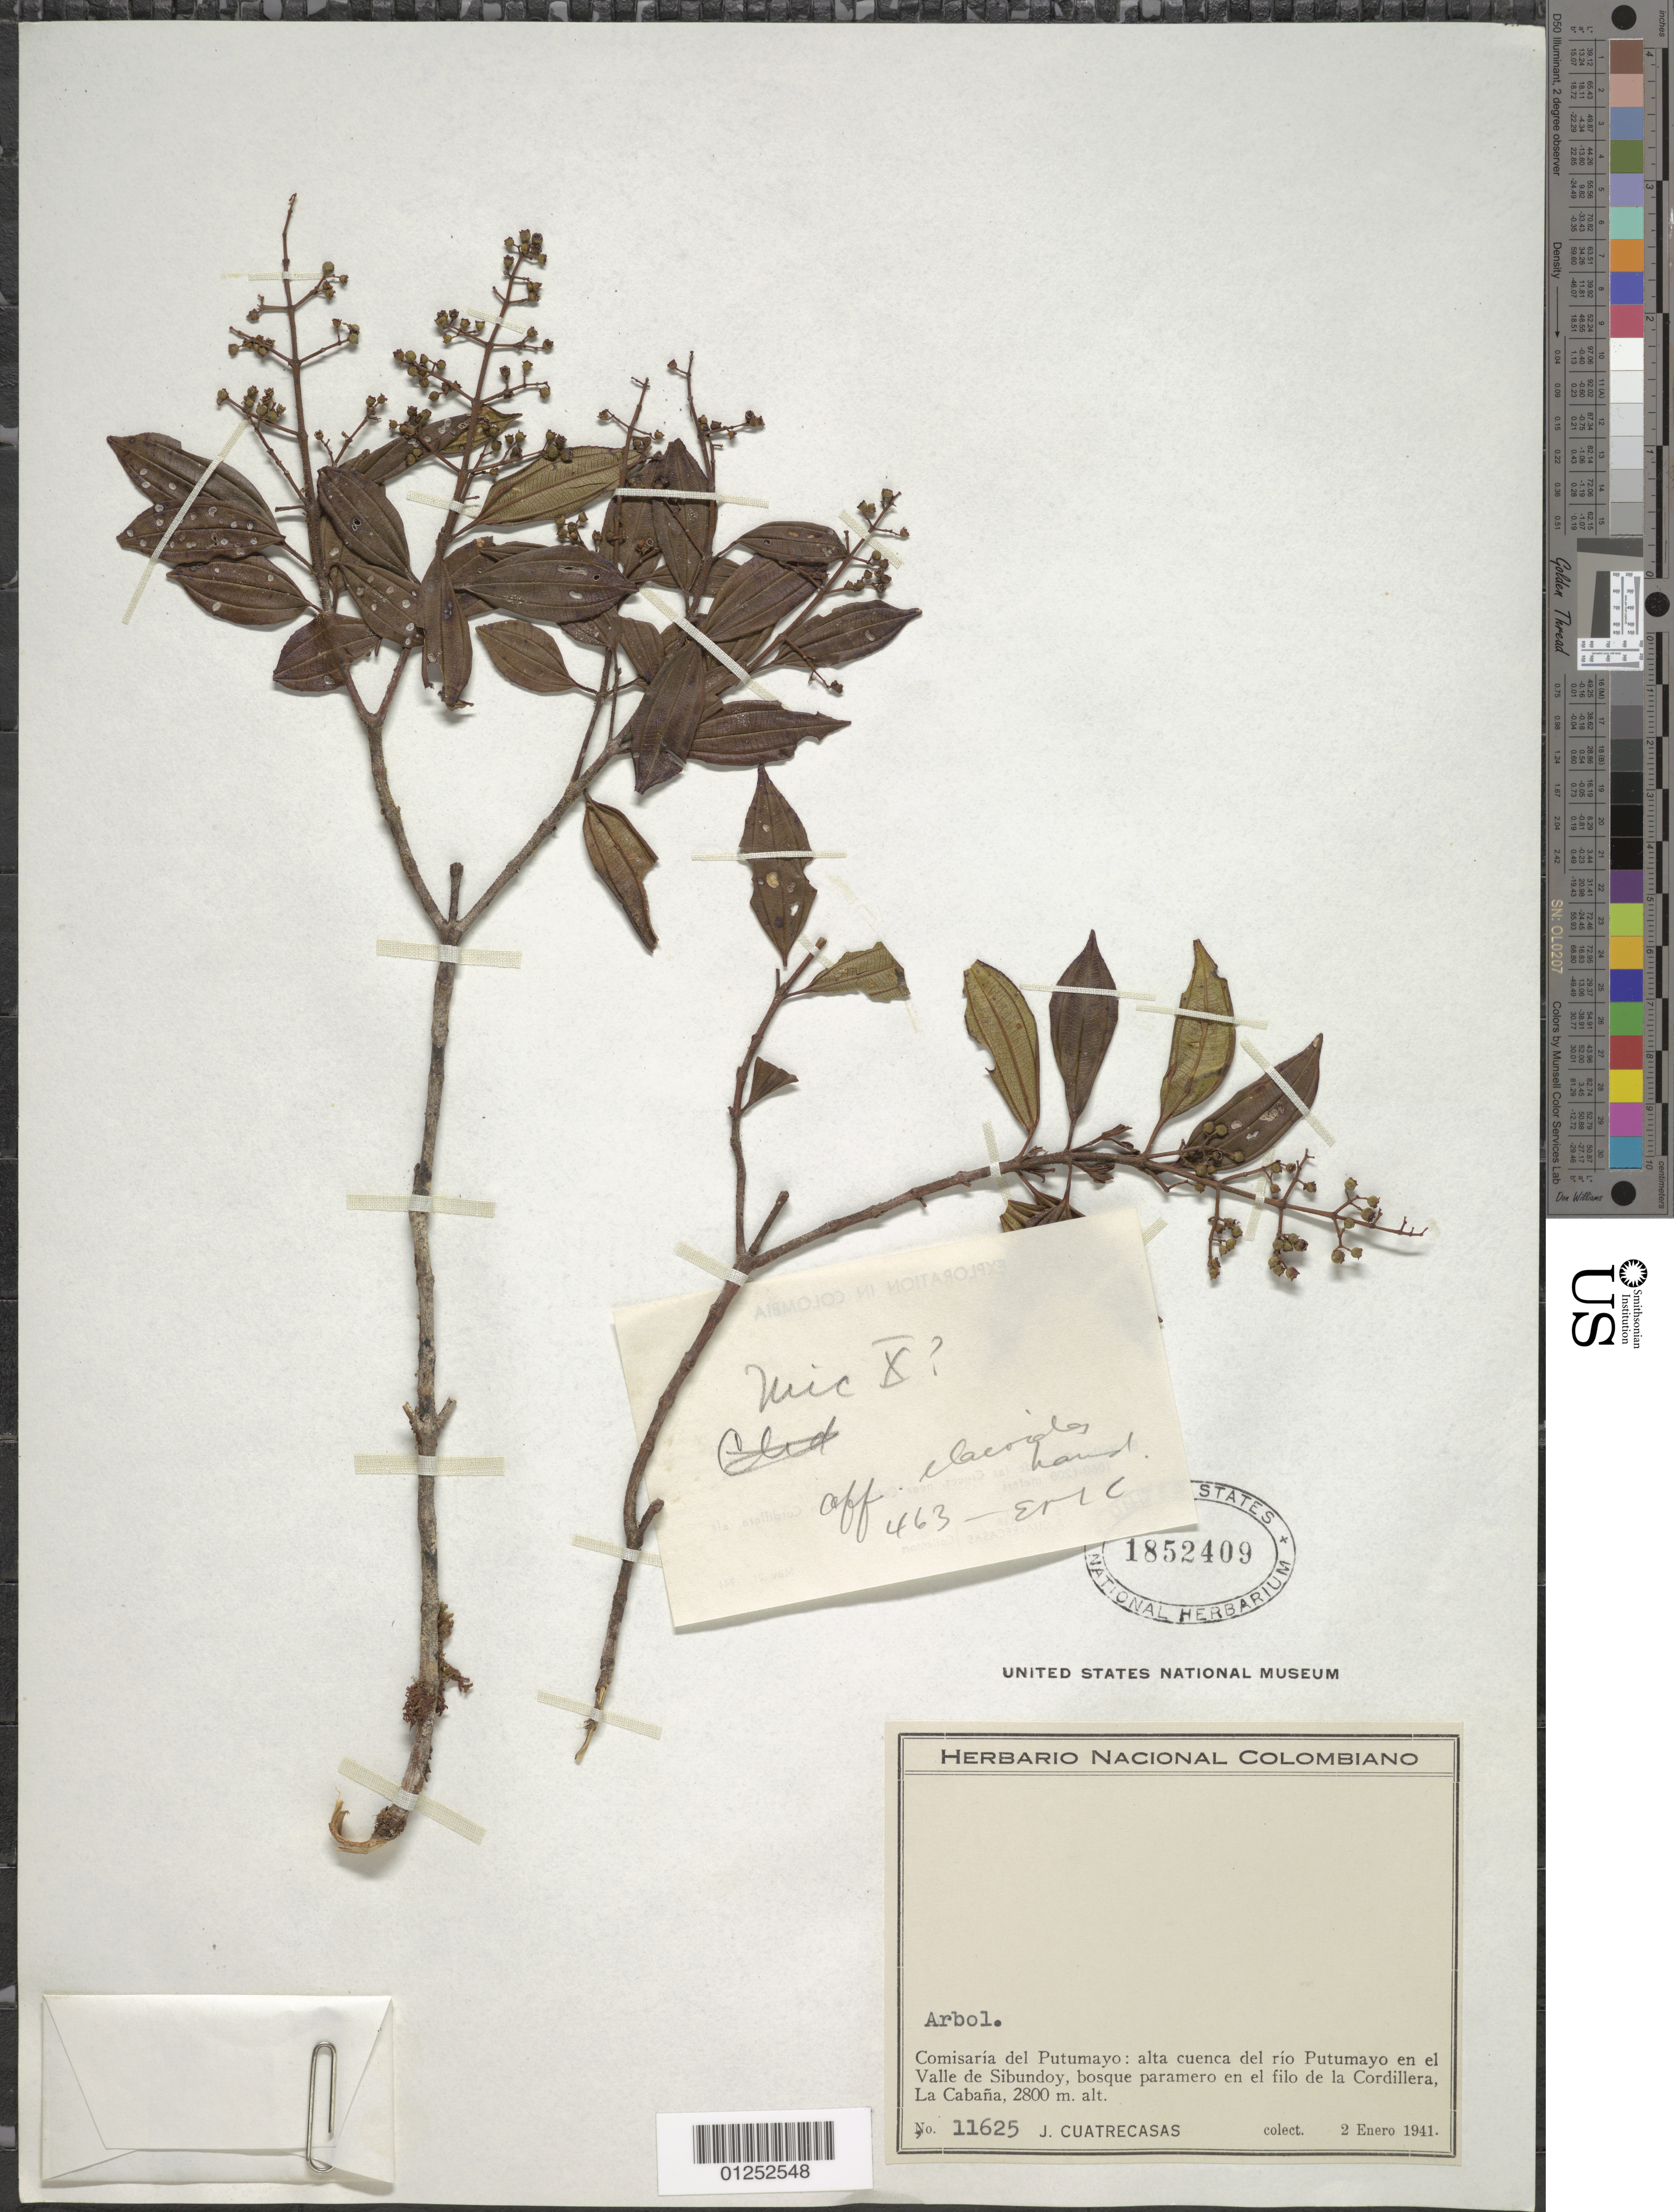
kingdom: Plantae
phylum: Tracheophyta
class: Magnoliopsida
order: Myrtales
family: Melastomataceae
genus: Miconia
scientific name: Miconia gleasoniana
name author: Wurdack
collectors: J. Cuatrecasas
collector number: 11625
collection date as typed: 02 Jan 1941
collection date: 1941-01-02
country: Colombia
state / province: Putumayo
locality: Alta Cuenca del Rio Putumayo en El Valle de Sibundoy, Cordillera, La Cabana.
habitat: bosque paramero en el filo de la Cordillera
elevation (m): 2800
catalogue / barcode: US 1852409